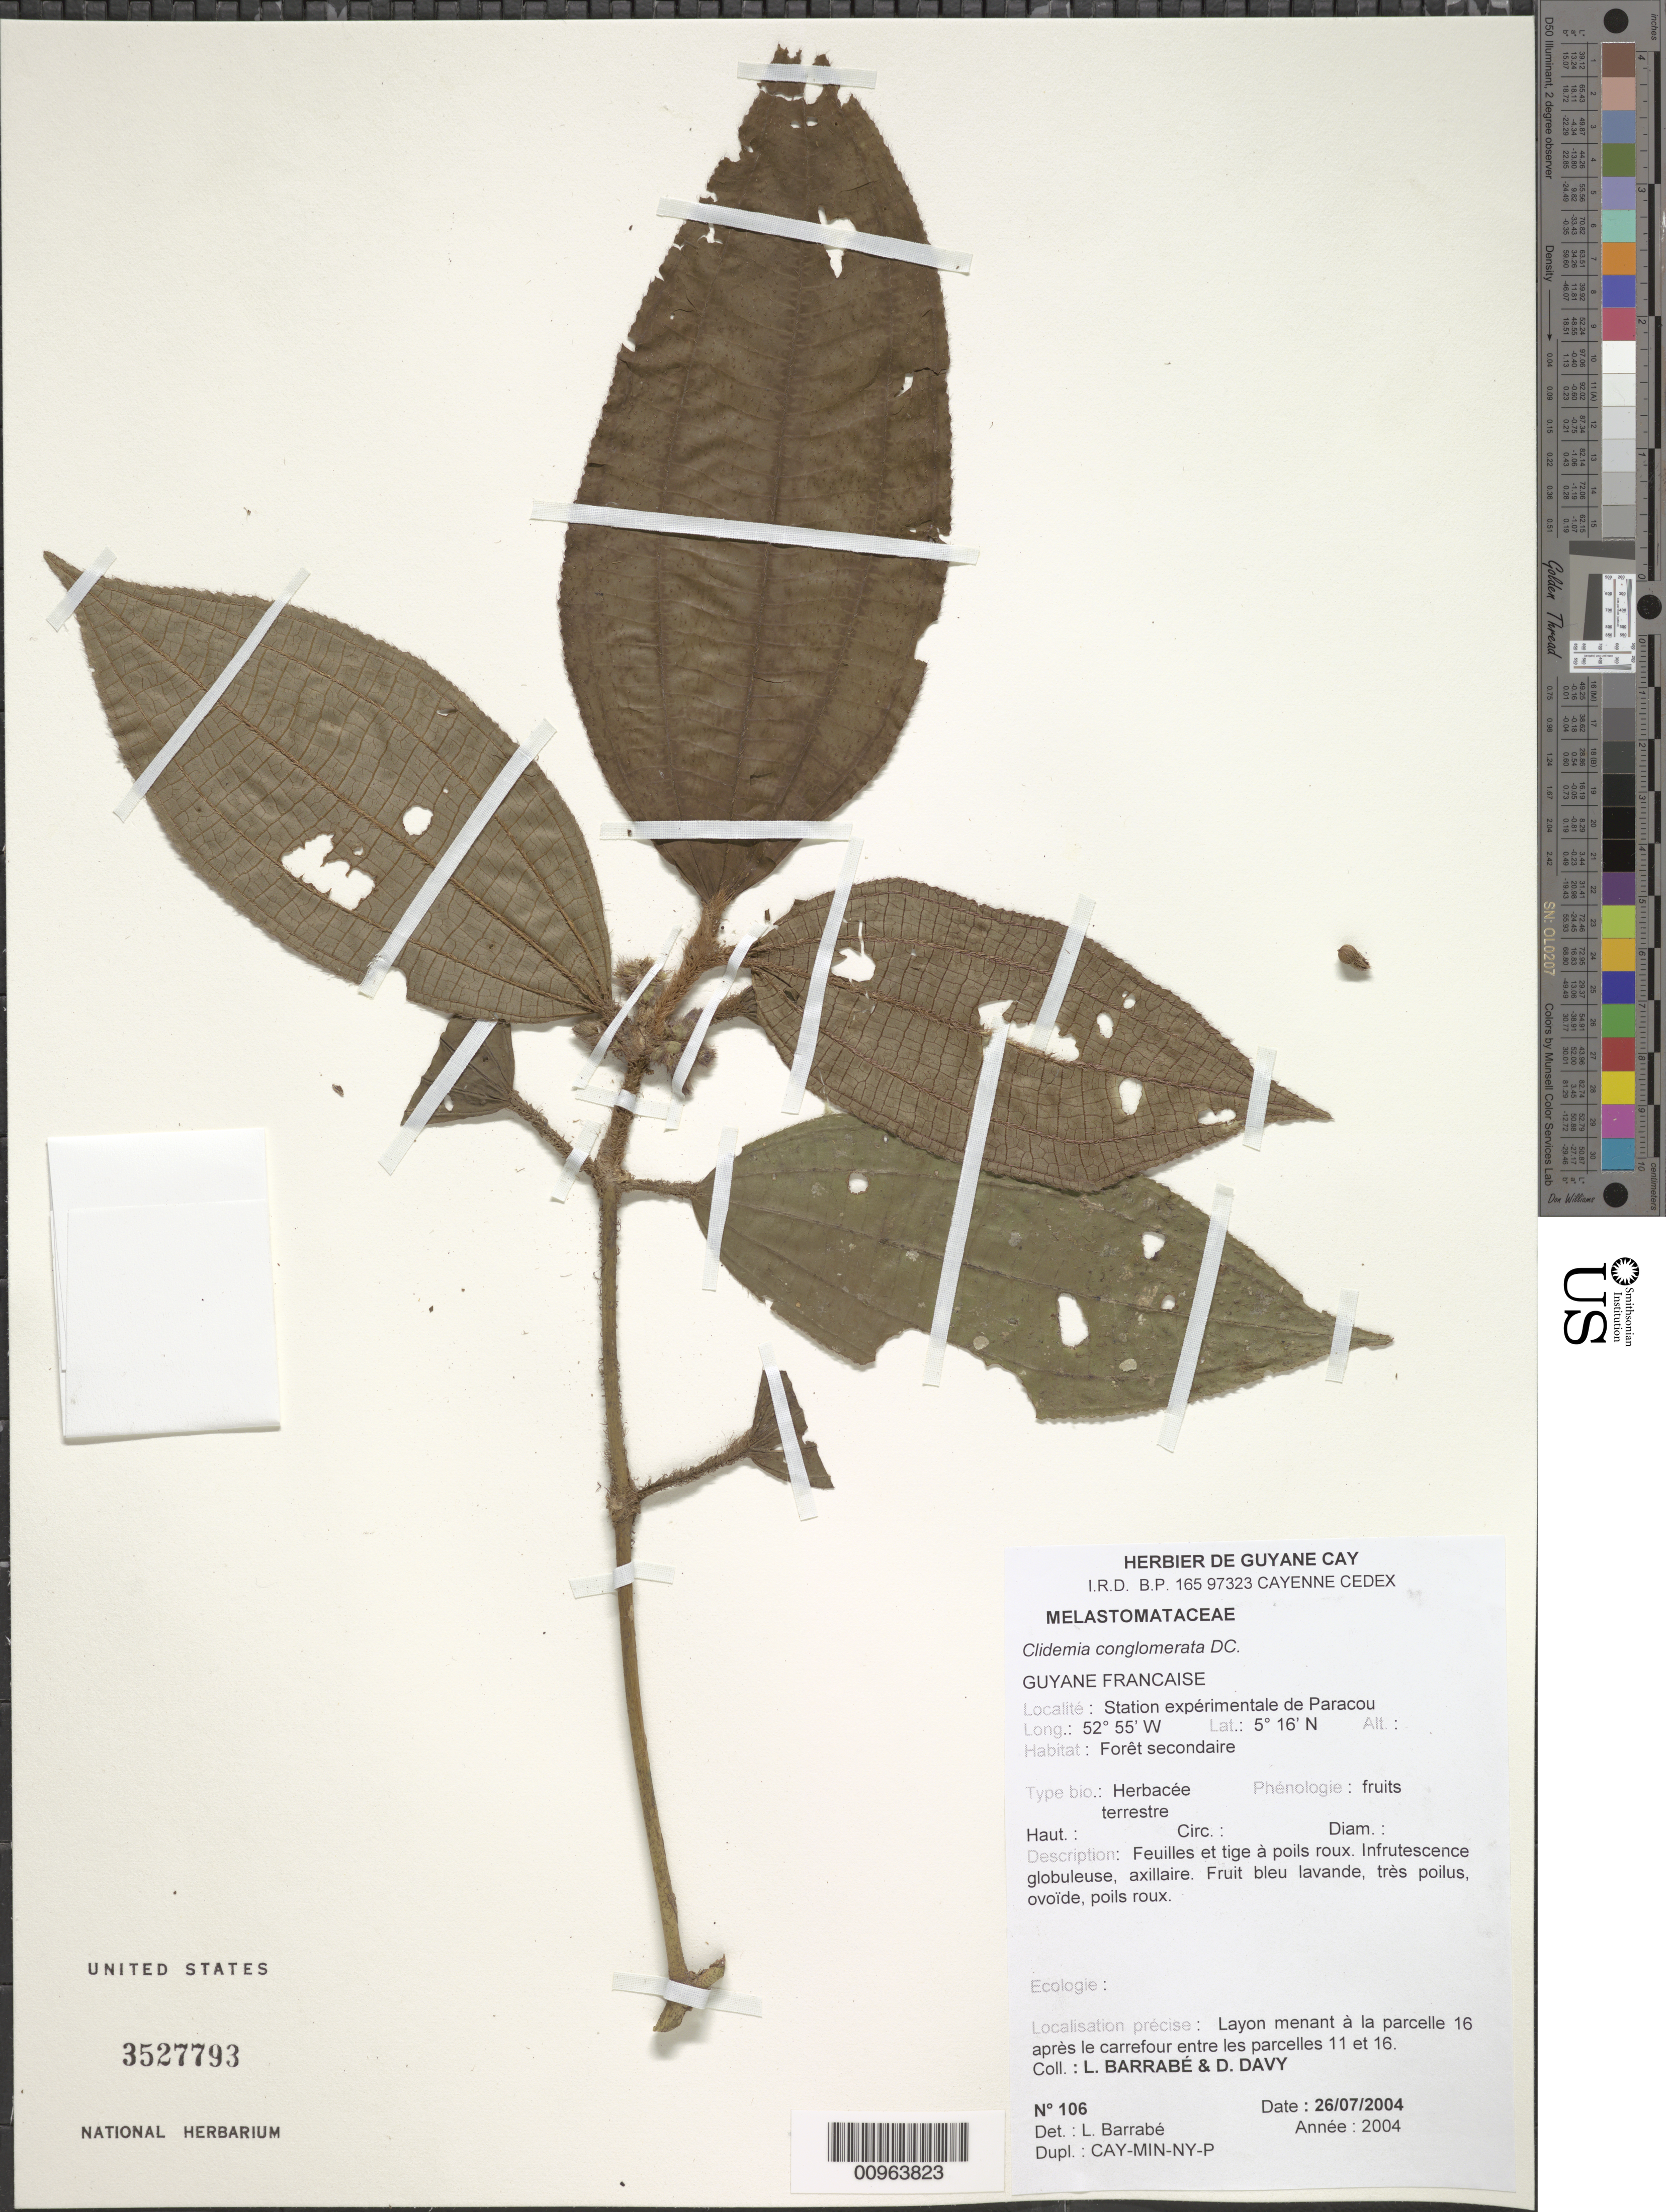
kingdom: Plantae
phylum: Tracheophyta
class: Magnoliopsida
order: Myrtales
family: Melastomataceae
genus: Clidemia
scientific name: Clidemia conglomerata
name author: DC.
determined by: Prévost, M.-F.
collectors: L. Barrabé & D. Davy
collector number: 106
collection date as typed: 26-Jul-04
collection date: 2004-07-26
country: French Guiana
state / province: Cayenne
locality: Station experimentale de Paracou. Layon menant a la parcelle 16 apres le carrefour entre les parcelles 11 et 16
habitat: Foret secondaire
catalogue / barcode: US 3527793